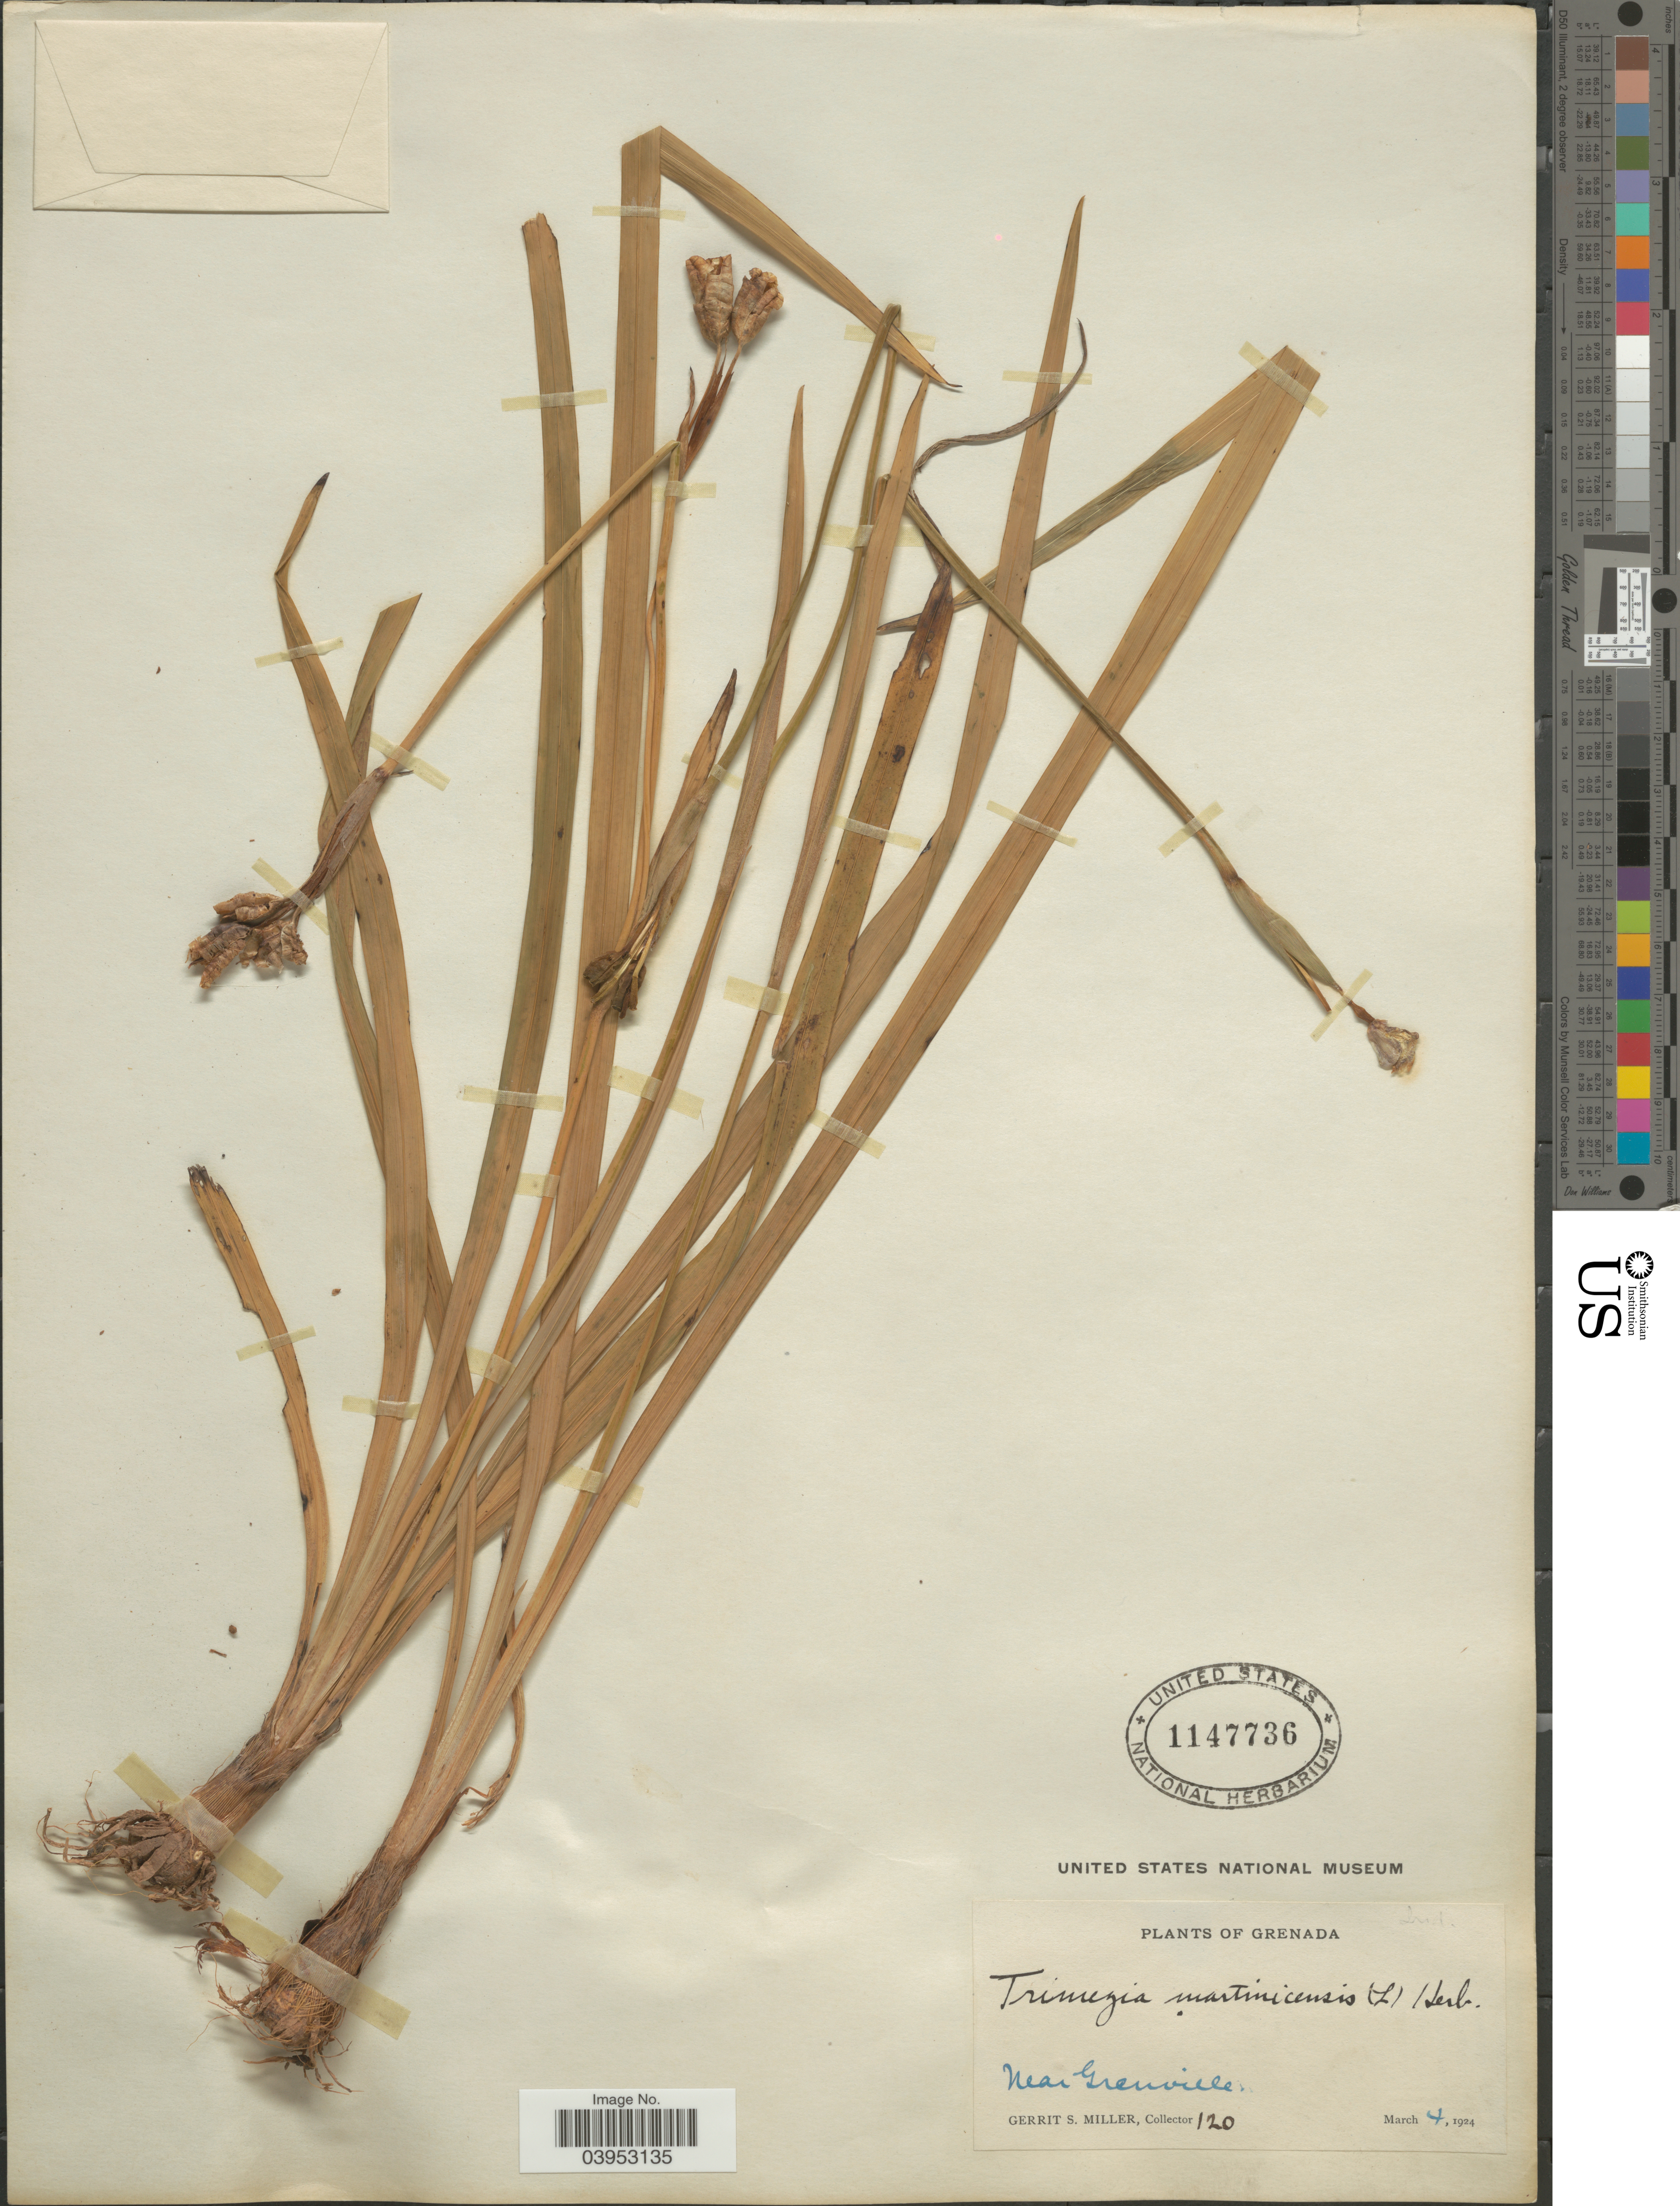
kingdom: Plantae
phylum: Tracheophyta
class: Liliopsida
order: Asparagales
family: Iridaceae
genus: Trimezia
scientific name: Trimezia martinicensis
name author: (Jacq.) Herb.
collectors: G. S. Miller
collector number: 120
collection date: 1924-03-04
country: Grenada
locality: Near Grenville.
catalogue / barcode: US 1147736